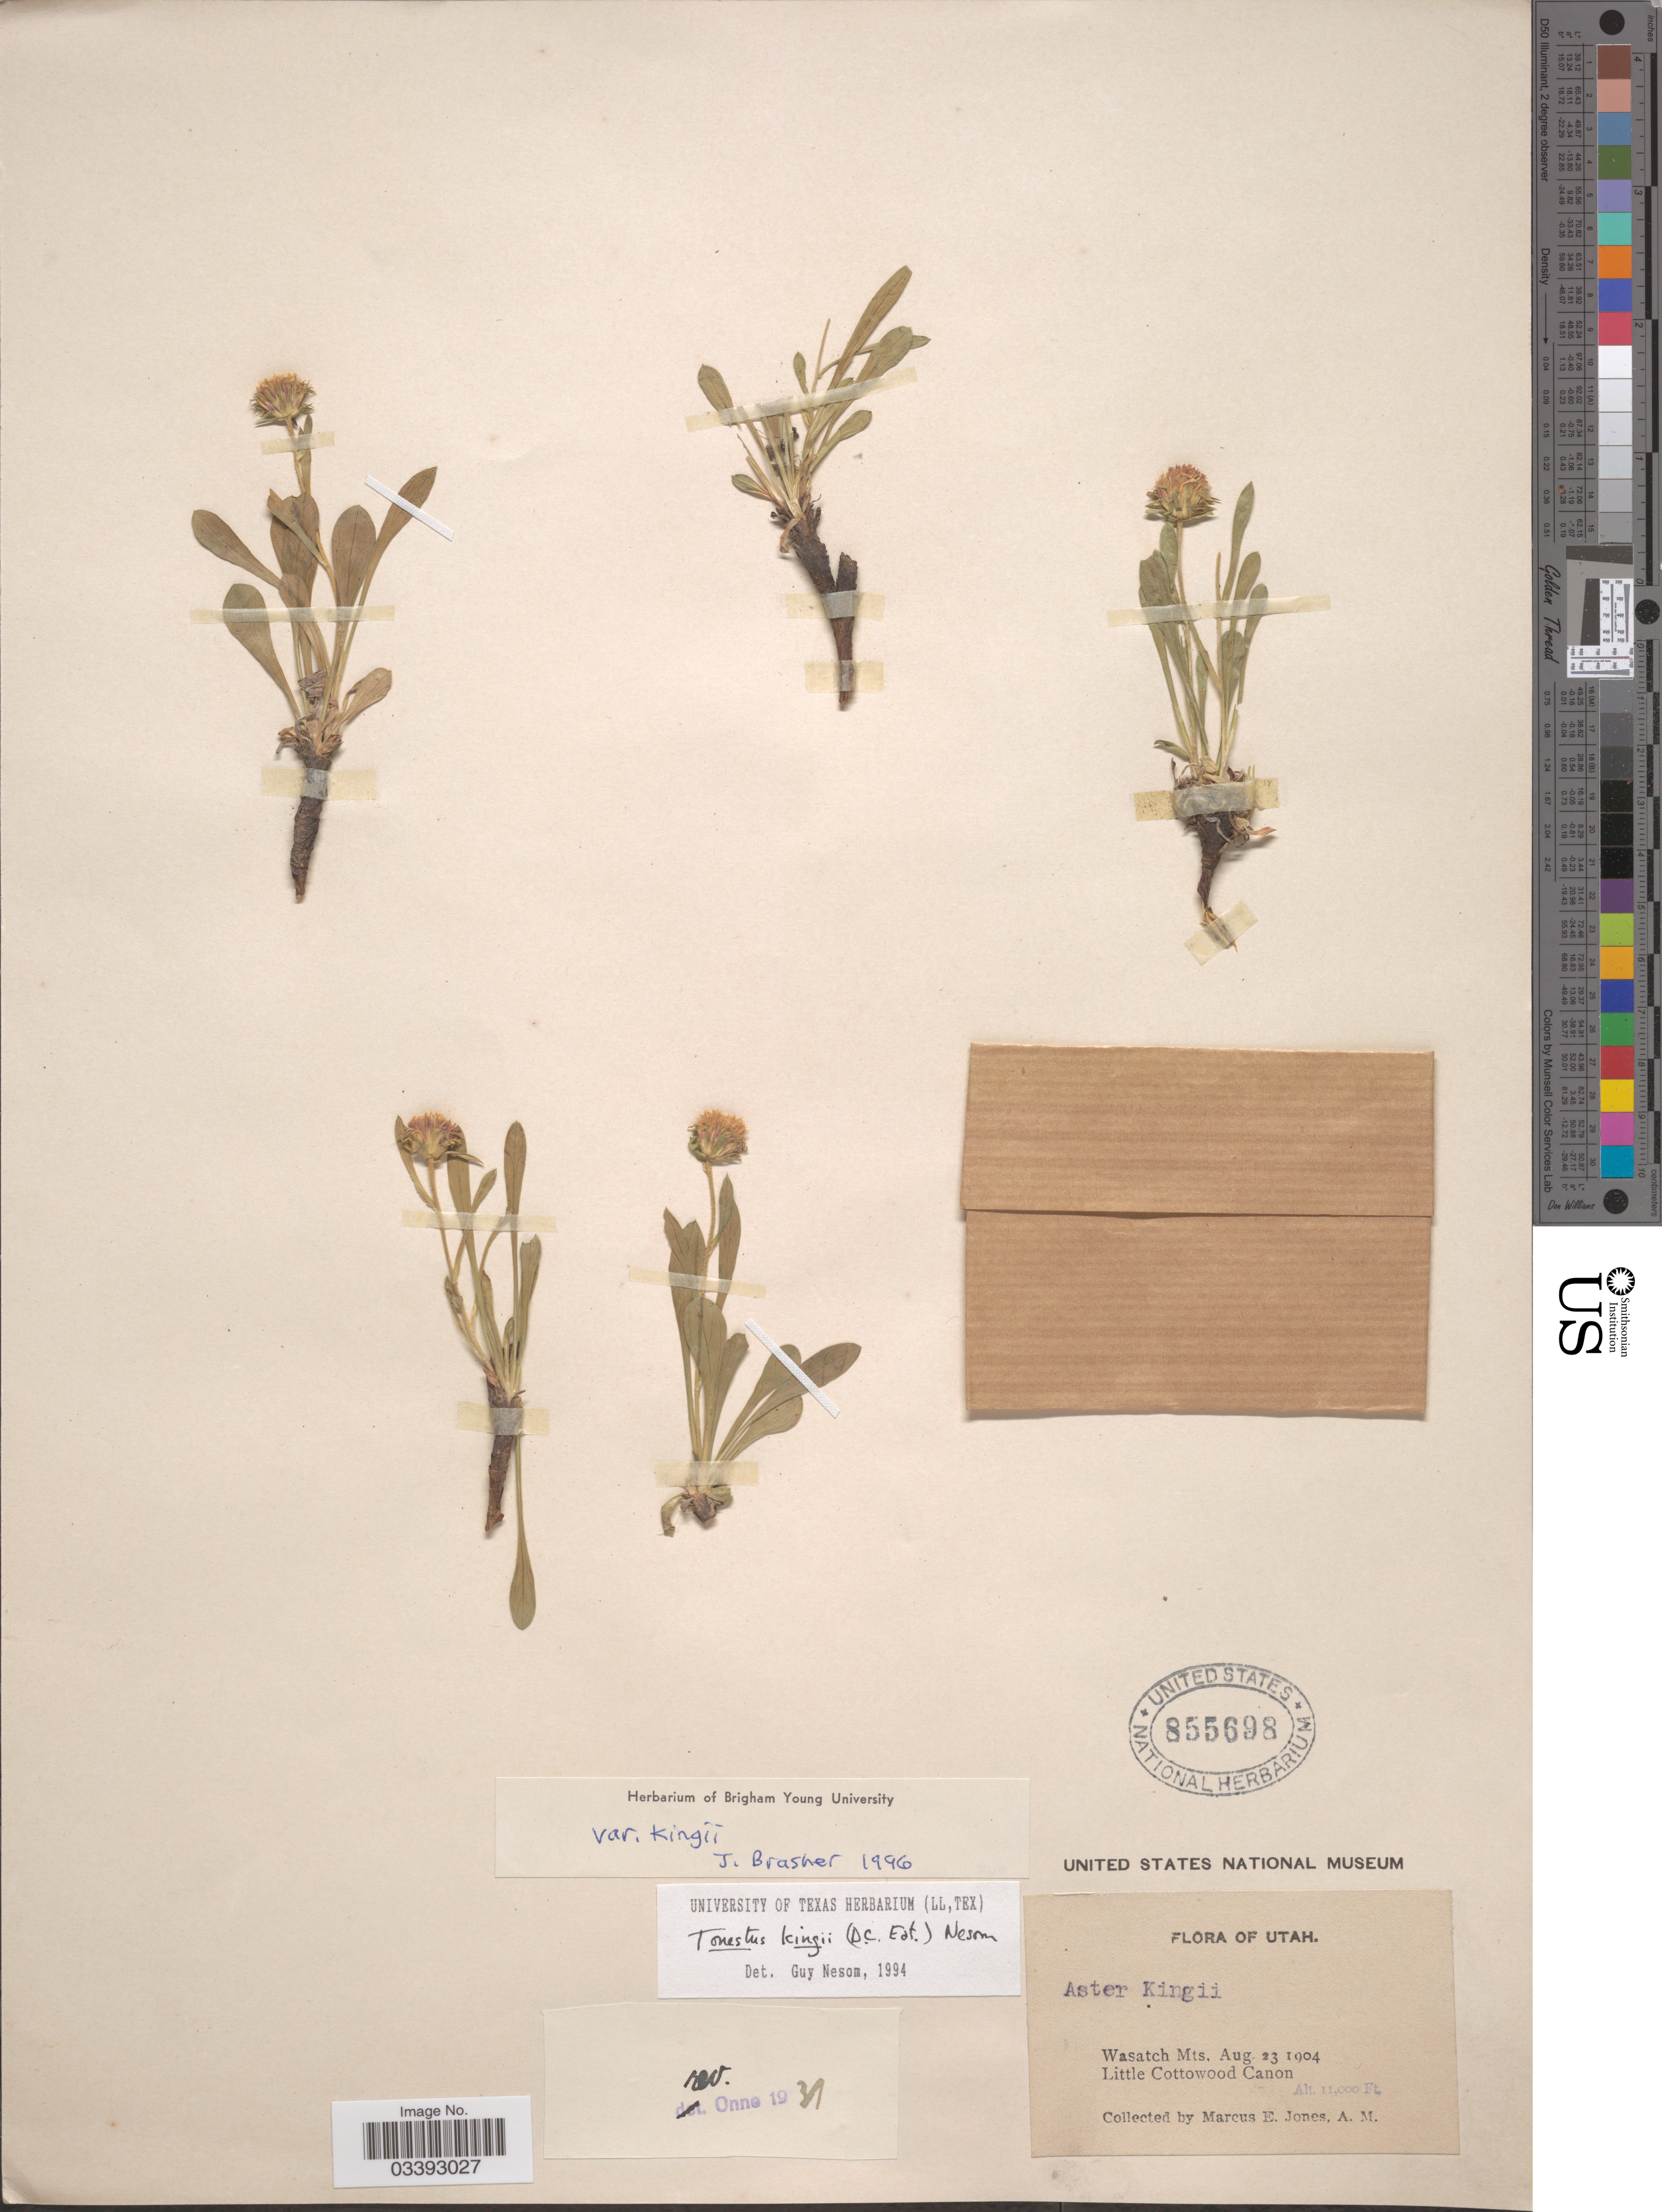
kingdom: Plantae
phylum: Tracheophyta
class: Magnoliopsida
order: Asterales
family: Asteraceae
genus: Tonestus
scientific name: Tonestus kingii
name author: (D.C. Eaton) G.L. Nesom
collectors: M. E. Jones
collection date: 1904-08-23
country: United States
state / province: Utah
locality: Wasatch Mts., Little Cottowood Canon.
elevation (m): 3353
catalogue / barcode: US 855698